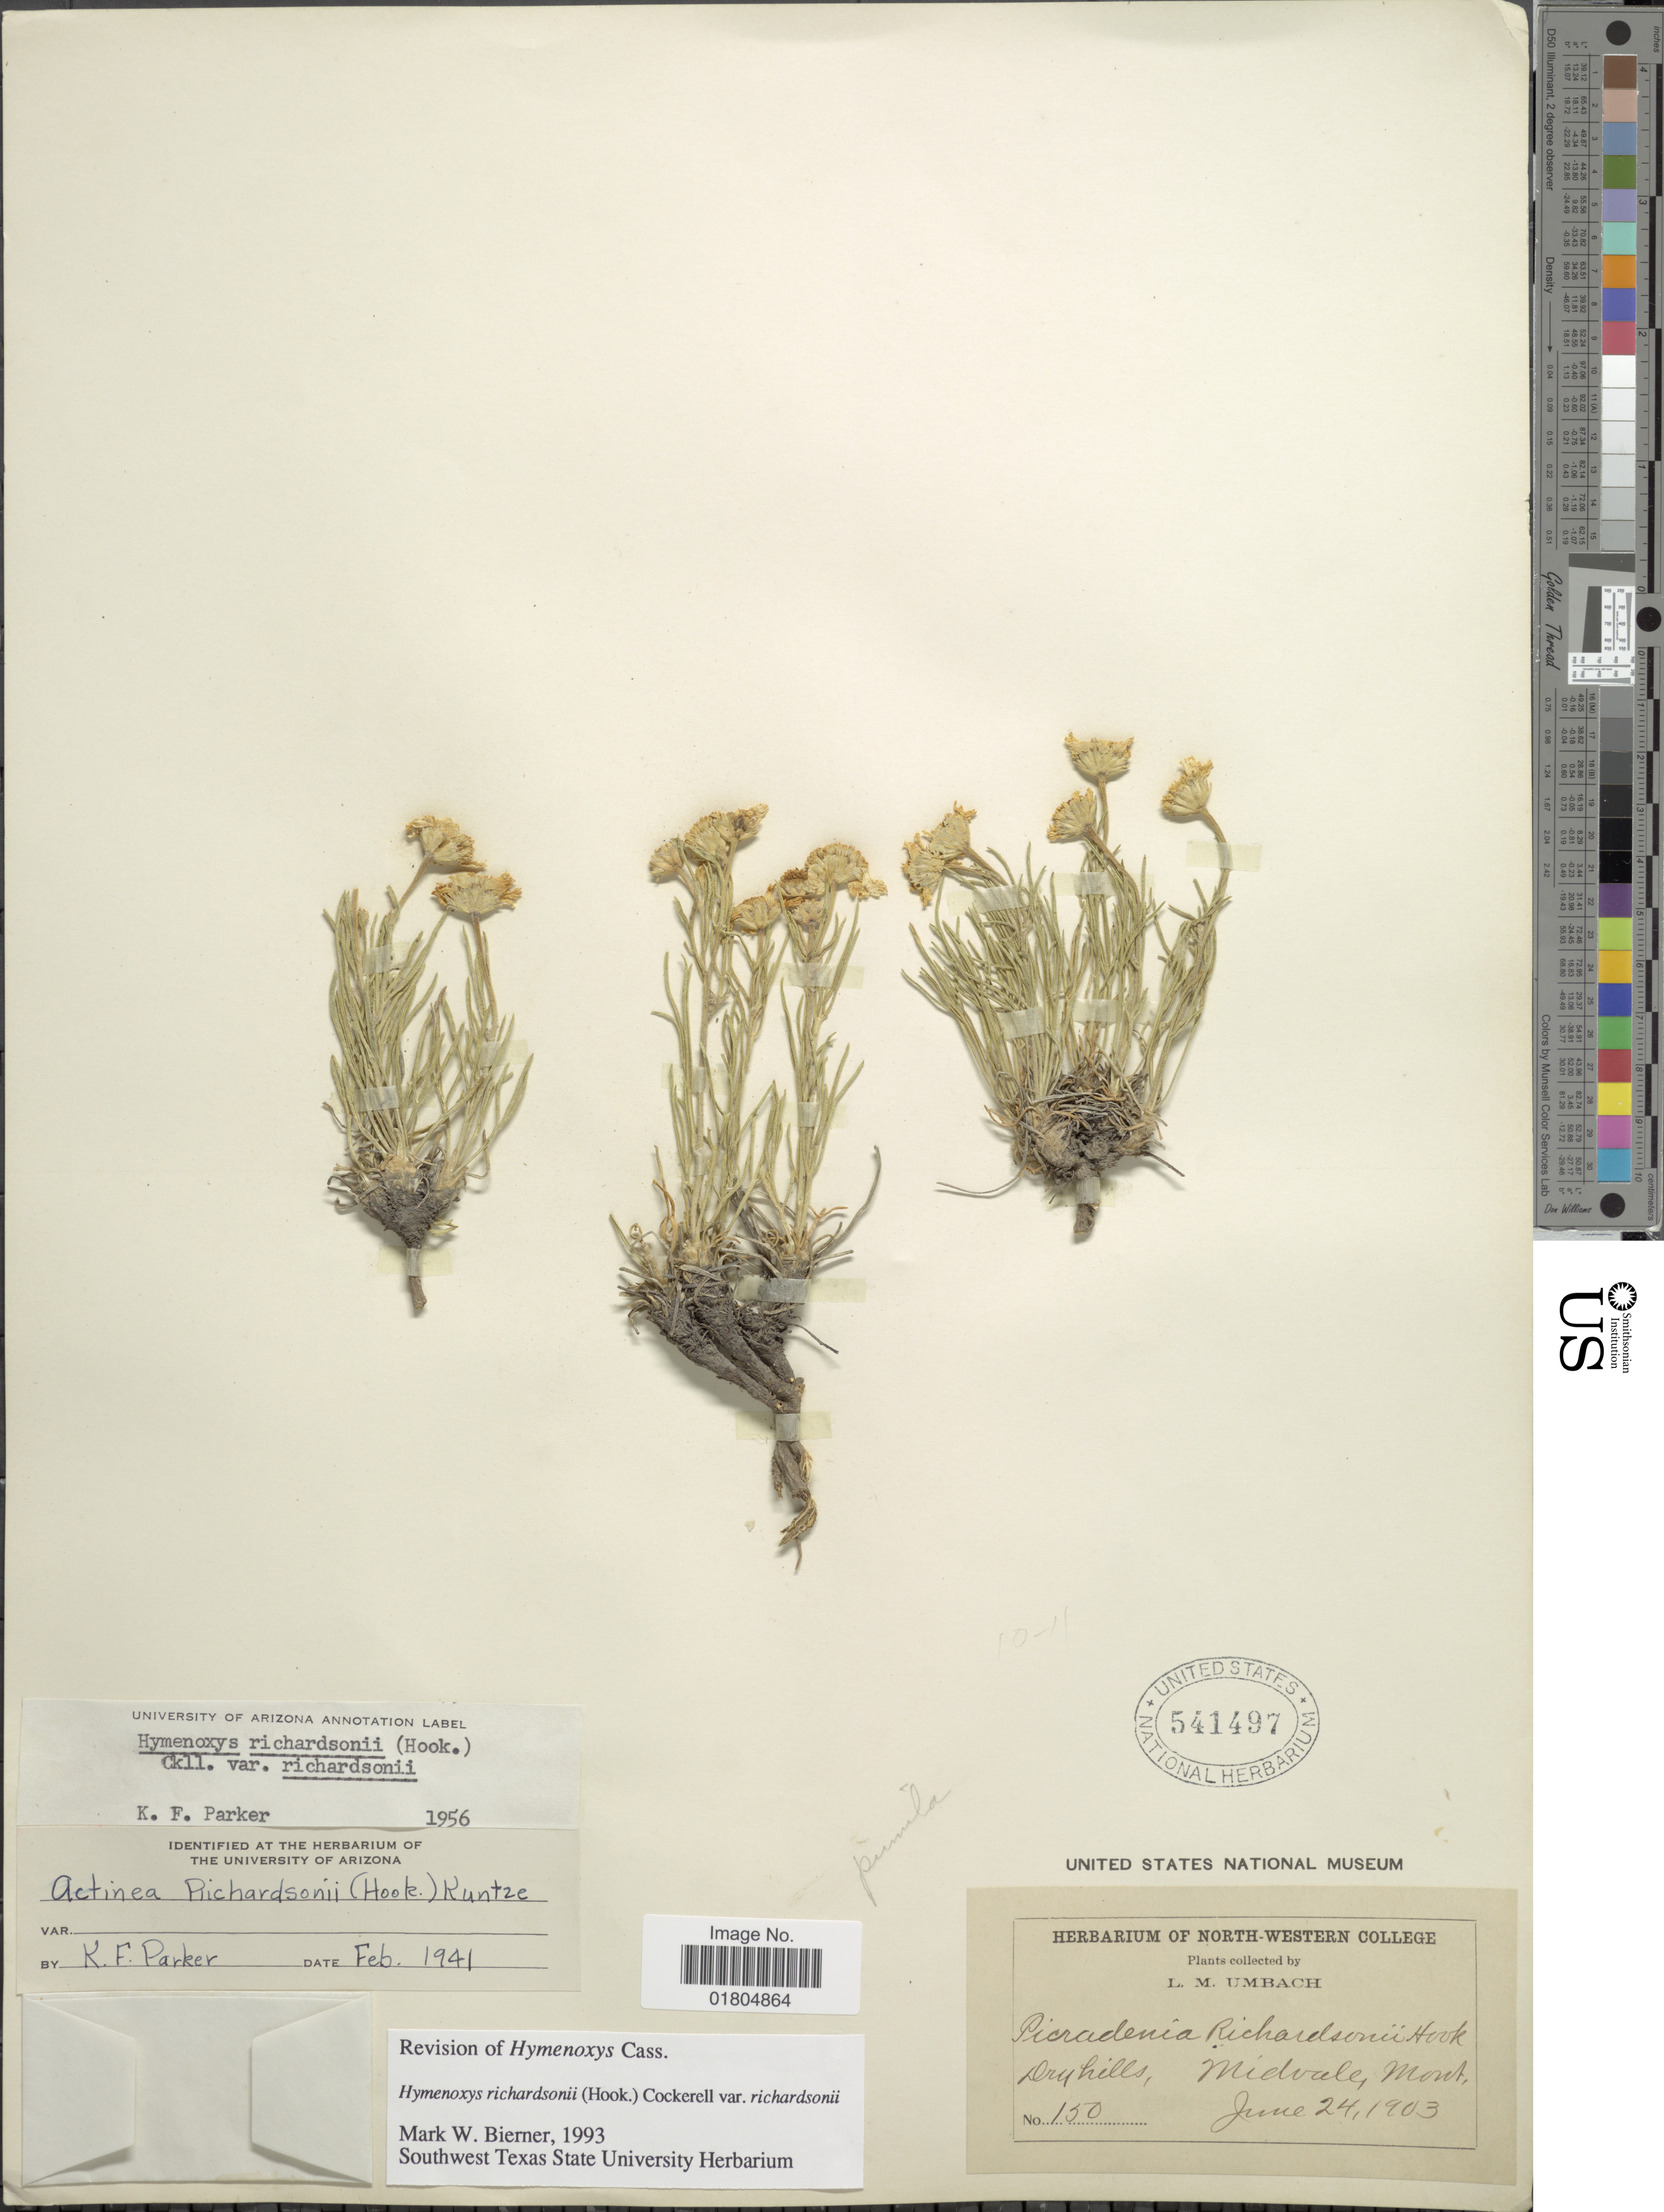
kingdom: Plantae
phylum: Tracheophyta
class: Magnoliopsida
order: Asterales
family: Asteraceae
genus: Hymenoxys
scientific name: Hymenoxys richardsonii var. richardsonii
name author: (Hook.) Cockerell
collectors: L. M. Umbach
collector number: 150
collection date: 1903-06-24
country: United States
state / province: Montana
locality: Midvale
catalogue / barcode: US 541497